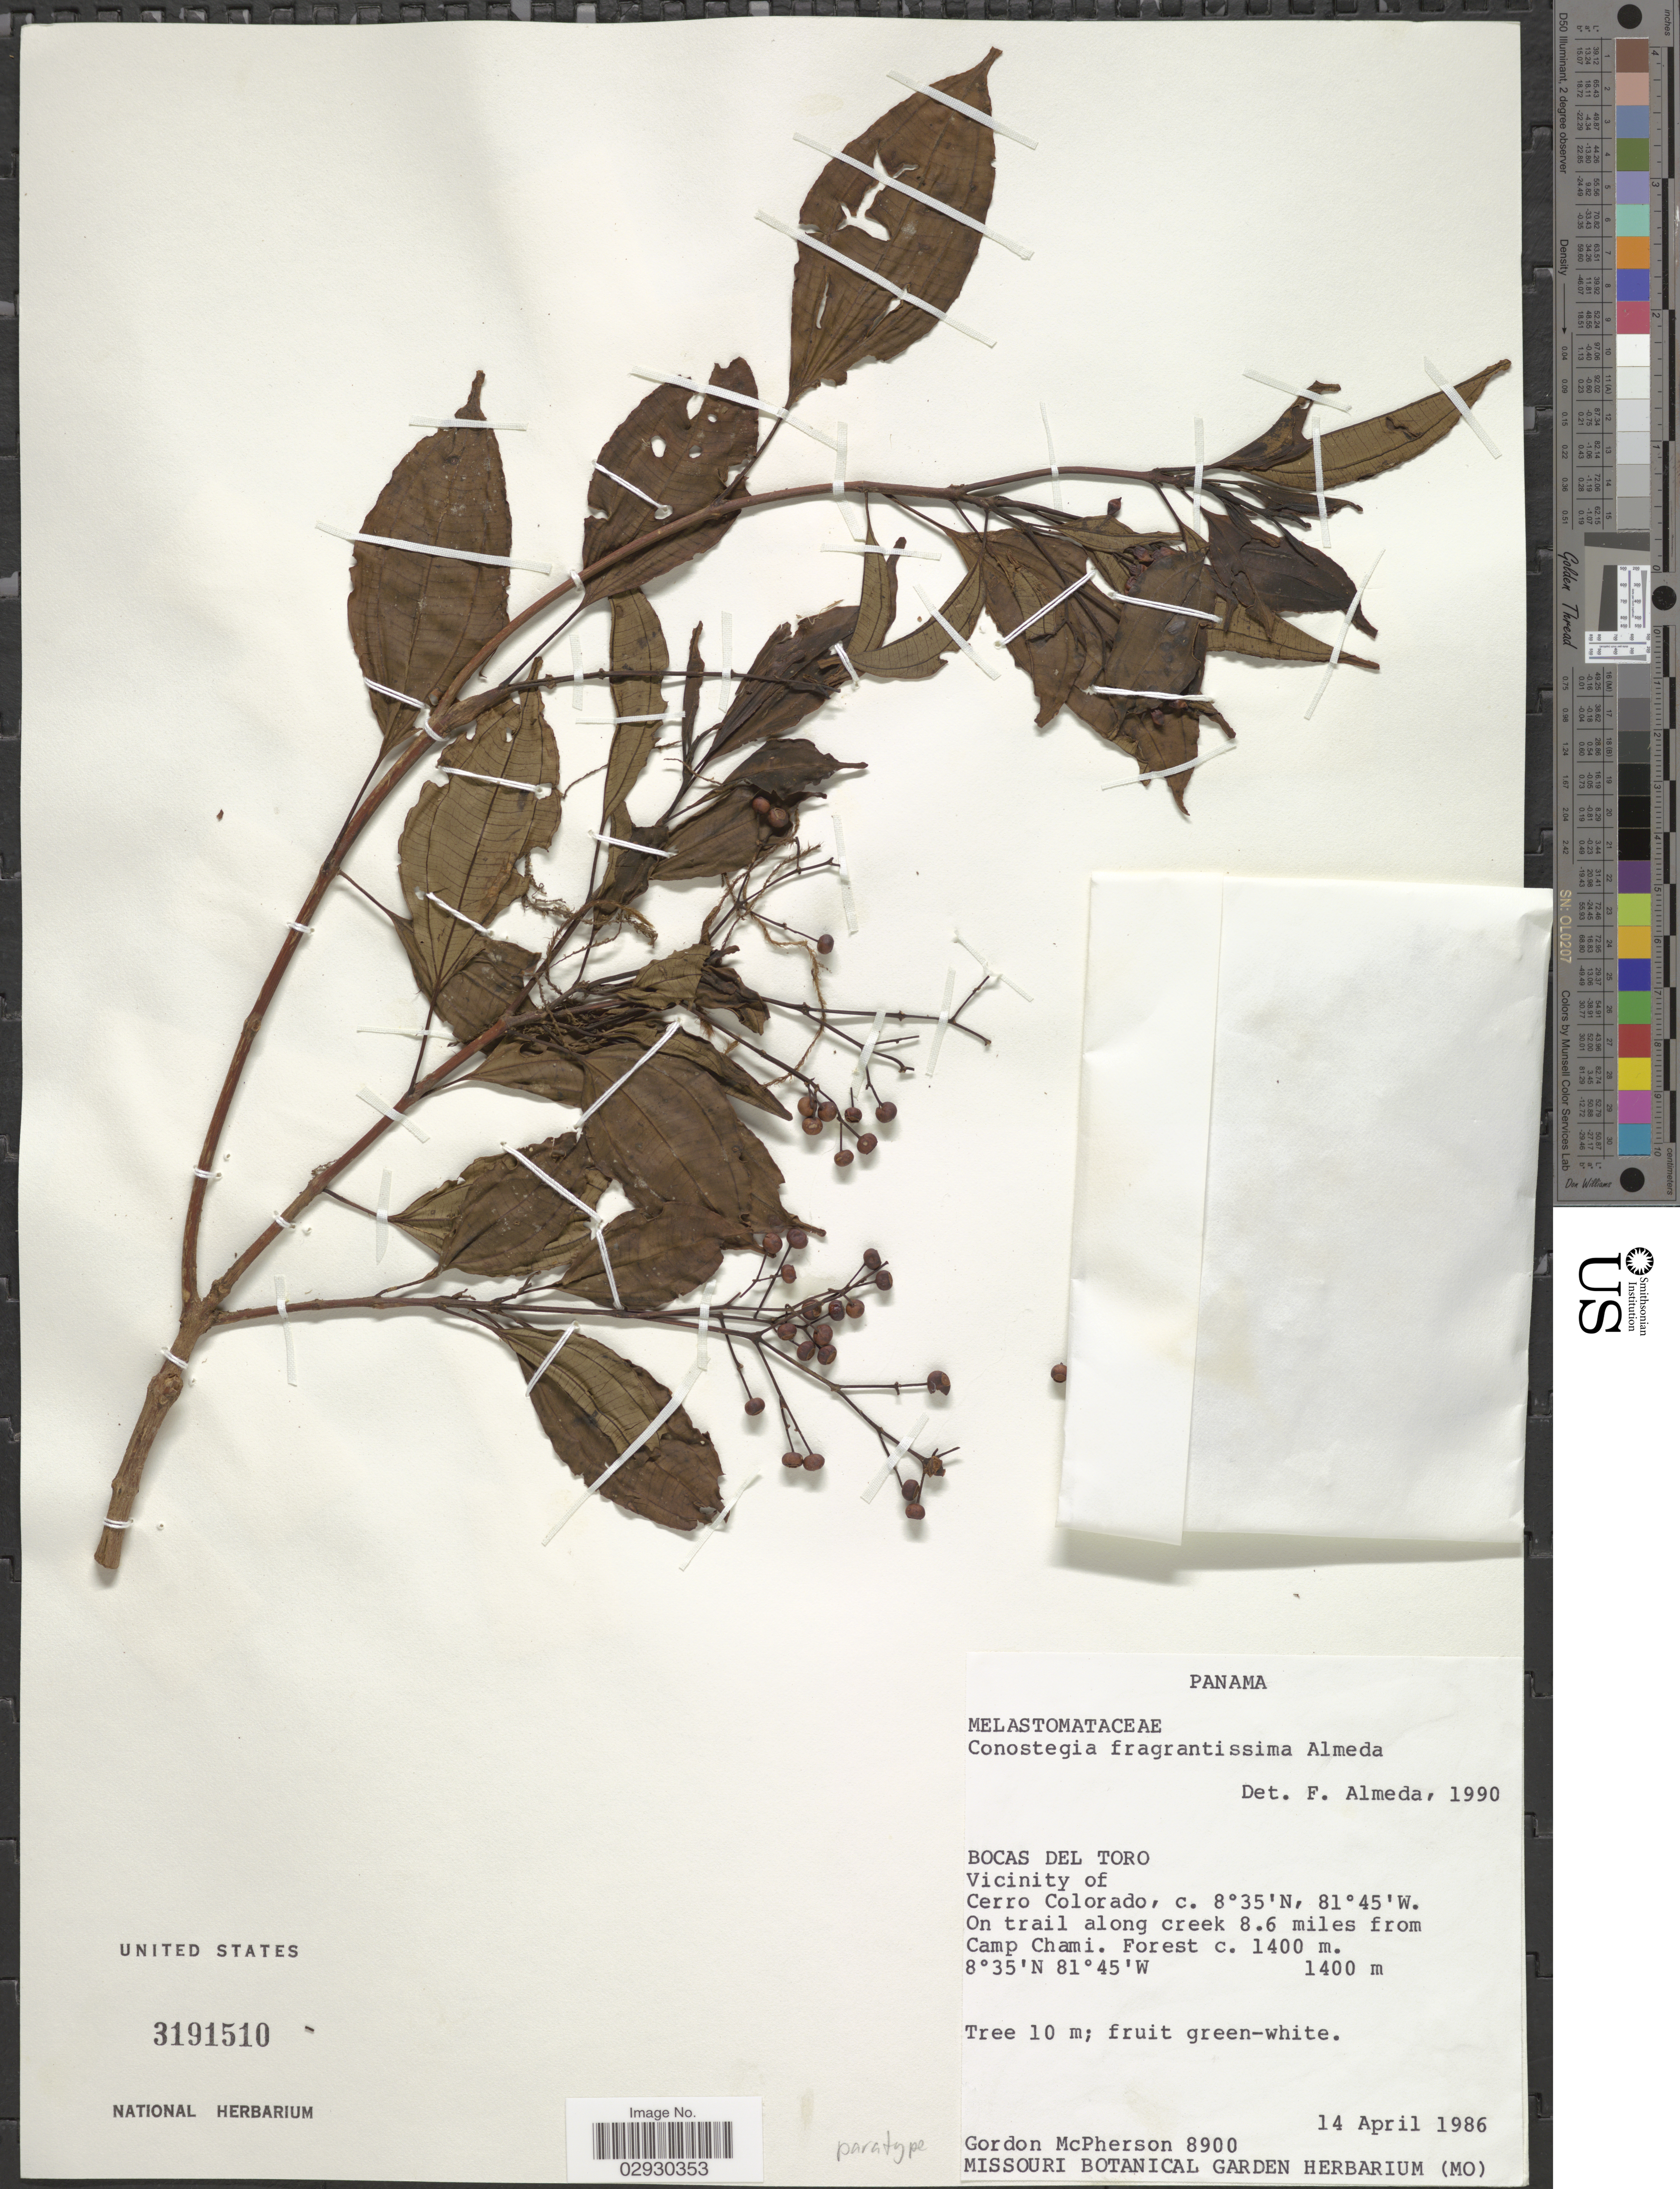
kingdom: Plantae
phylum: Tracheophyta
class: Magnoliopsida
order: Myrtales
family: Melastomataceae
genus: Conostegia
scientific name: Conostegia fragrantissima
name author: Almeda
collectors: G. McPherson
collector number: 8900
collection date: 1986-04-14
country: Panama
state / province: Bocas del Toro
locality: Vicinity of Cerro Colorado. On trail along creek 8.6 miles from Camp Chami.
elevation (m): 1400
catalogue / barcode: US 3191510